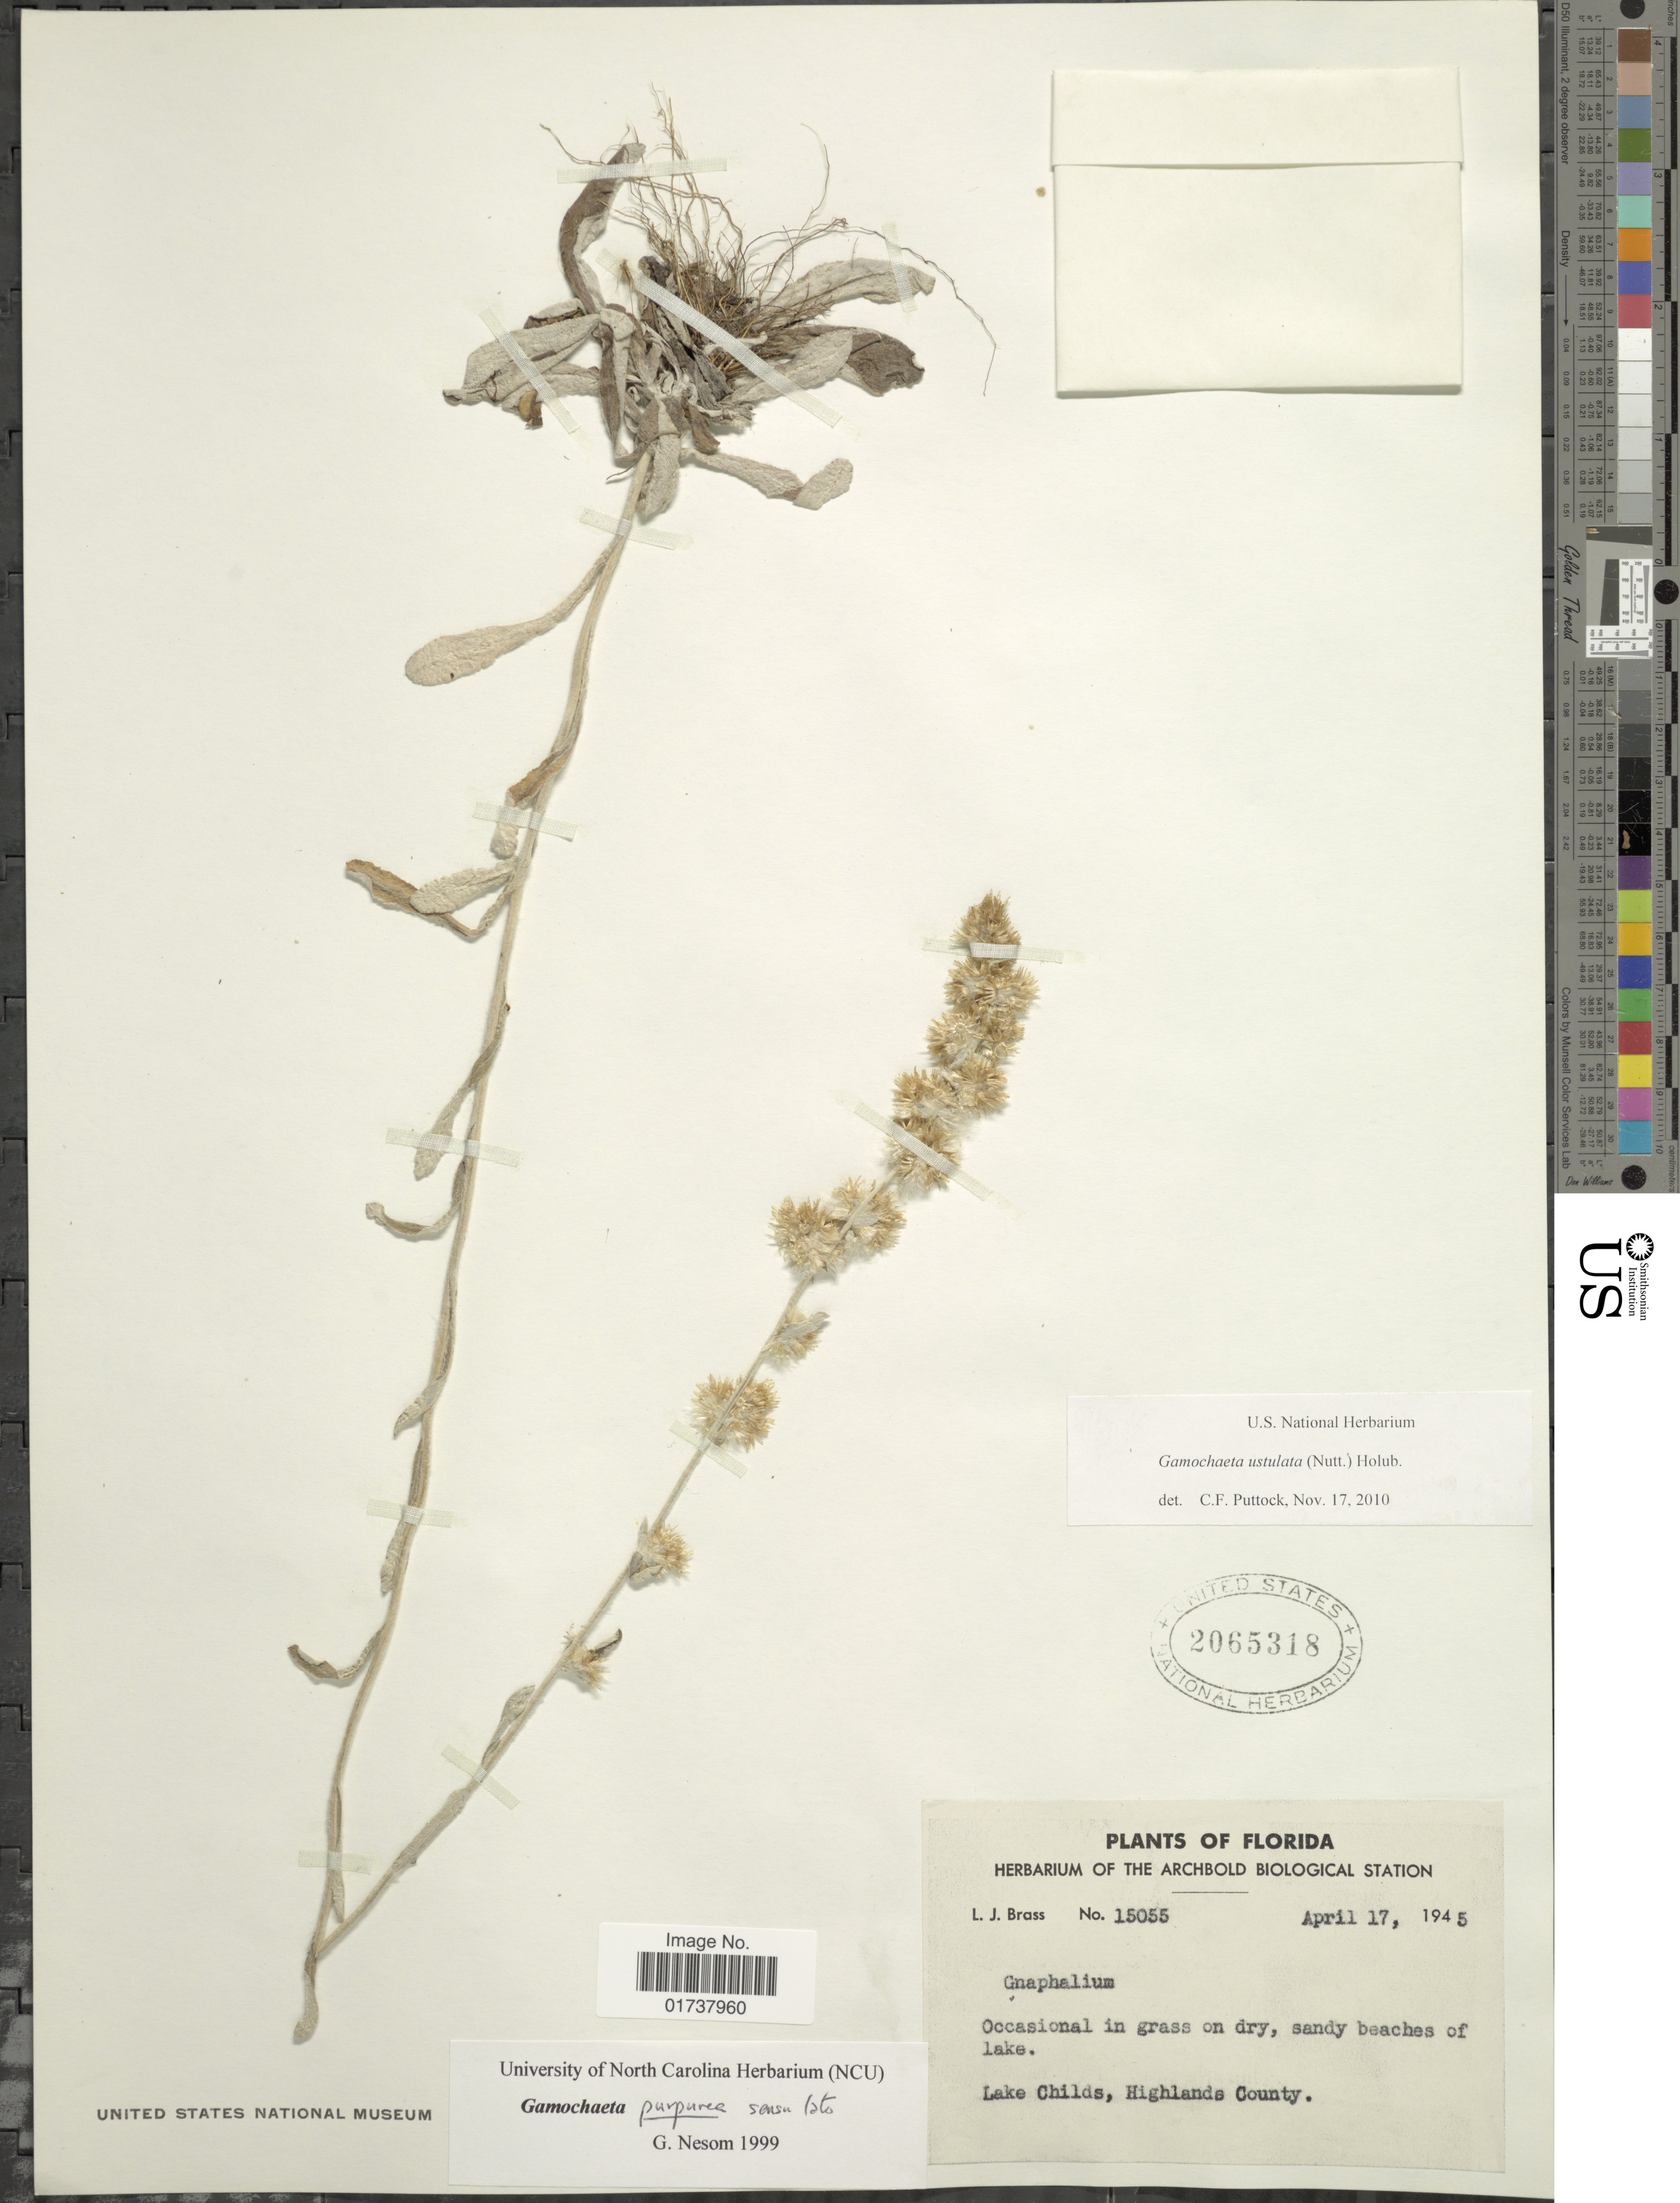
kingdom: Plantae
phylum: Tracheophyta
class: Magnoliopsida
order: Asterales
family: Asteraceae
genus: Gamochaeta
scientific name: Gamochaeta purpurea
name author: (L.) Cabrera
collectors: L. J. Brass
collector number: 15055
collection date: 1945-04-17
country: United States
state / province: Florida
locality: Lake Childs, Highlands County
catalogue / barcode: US 2065318